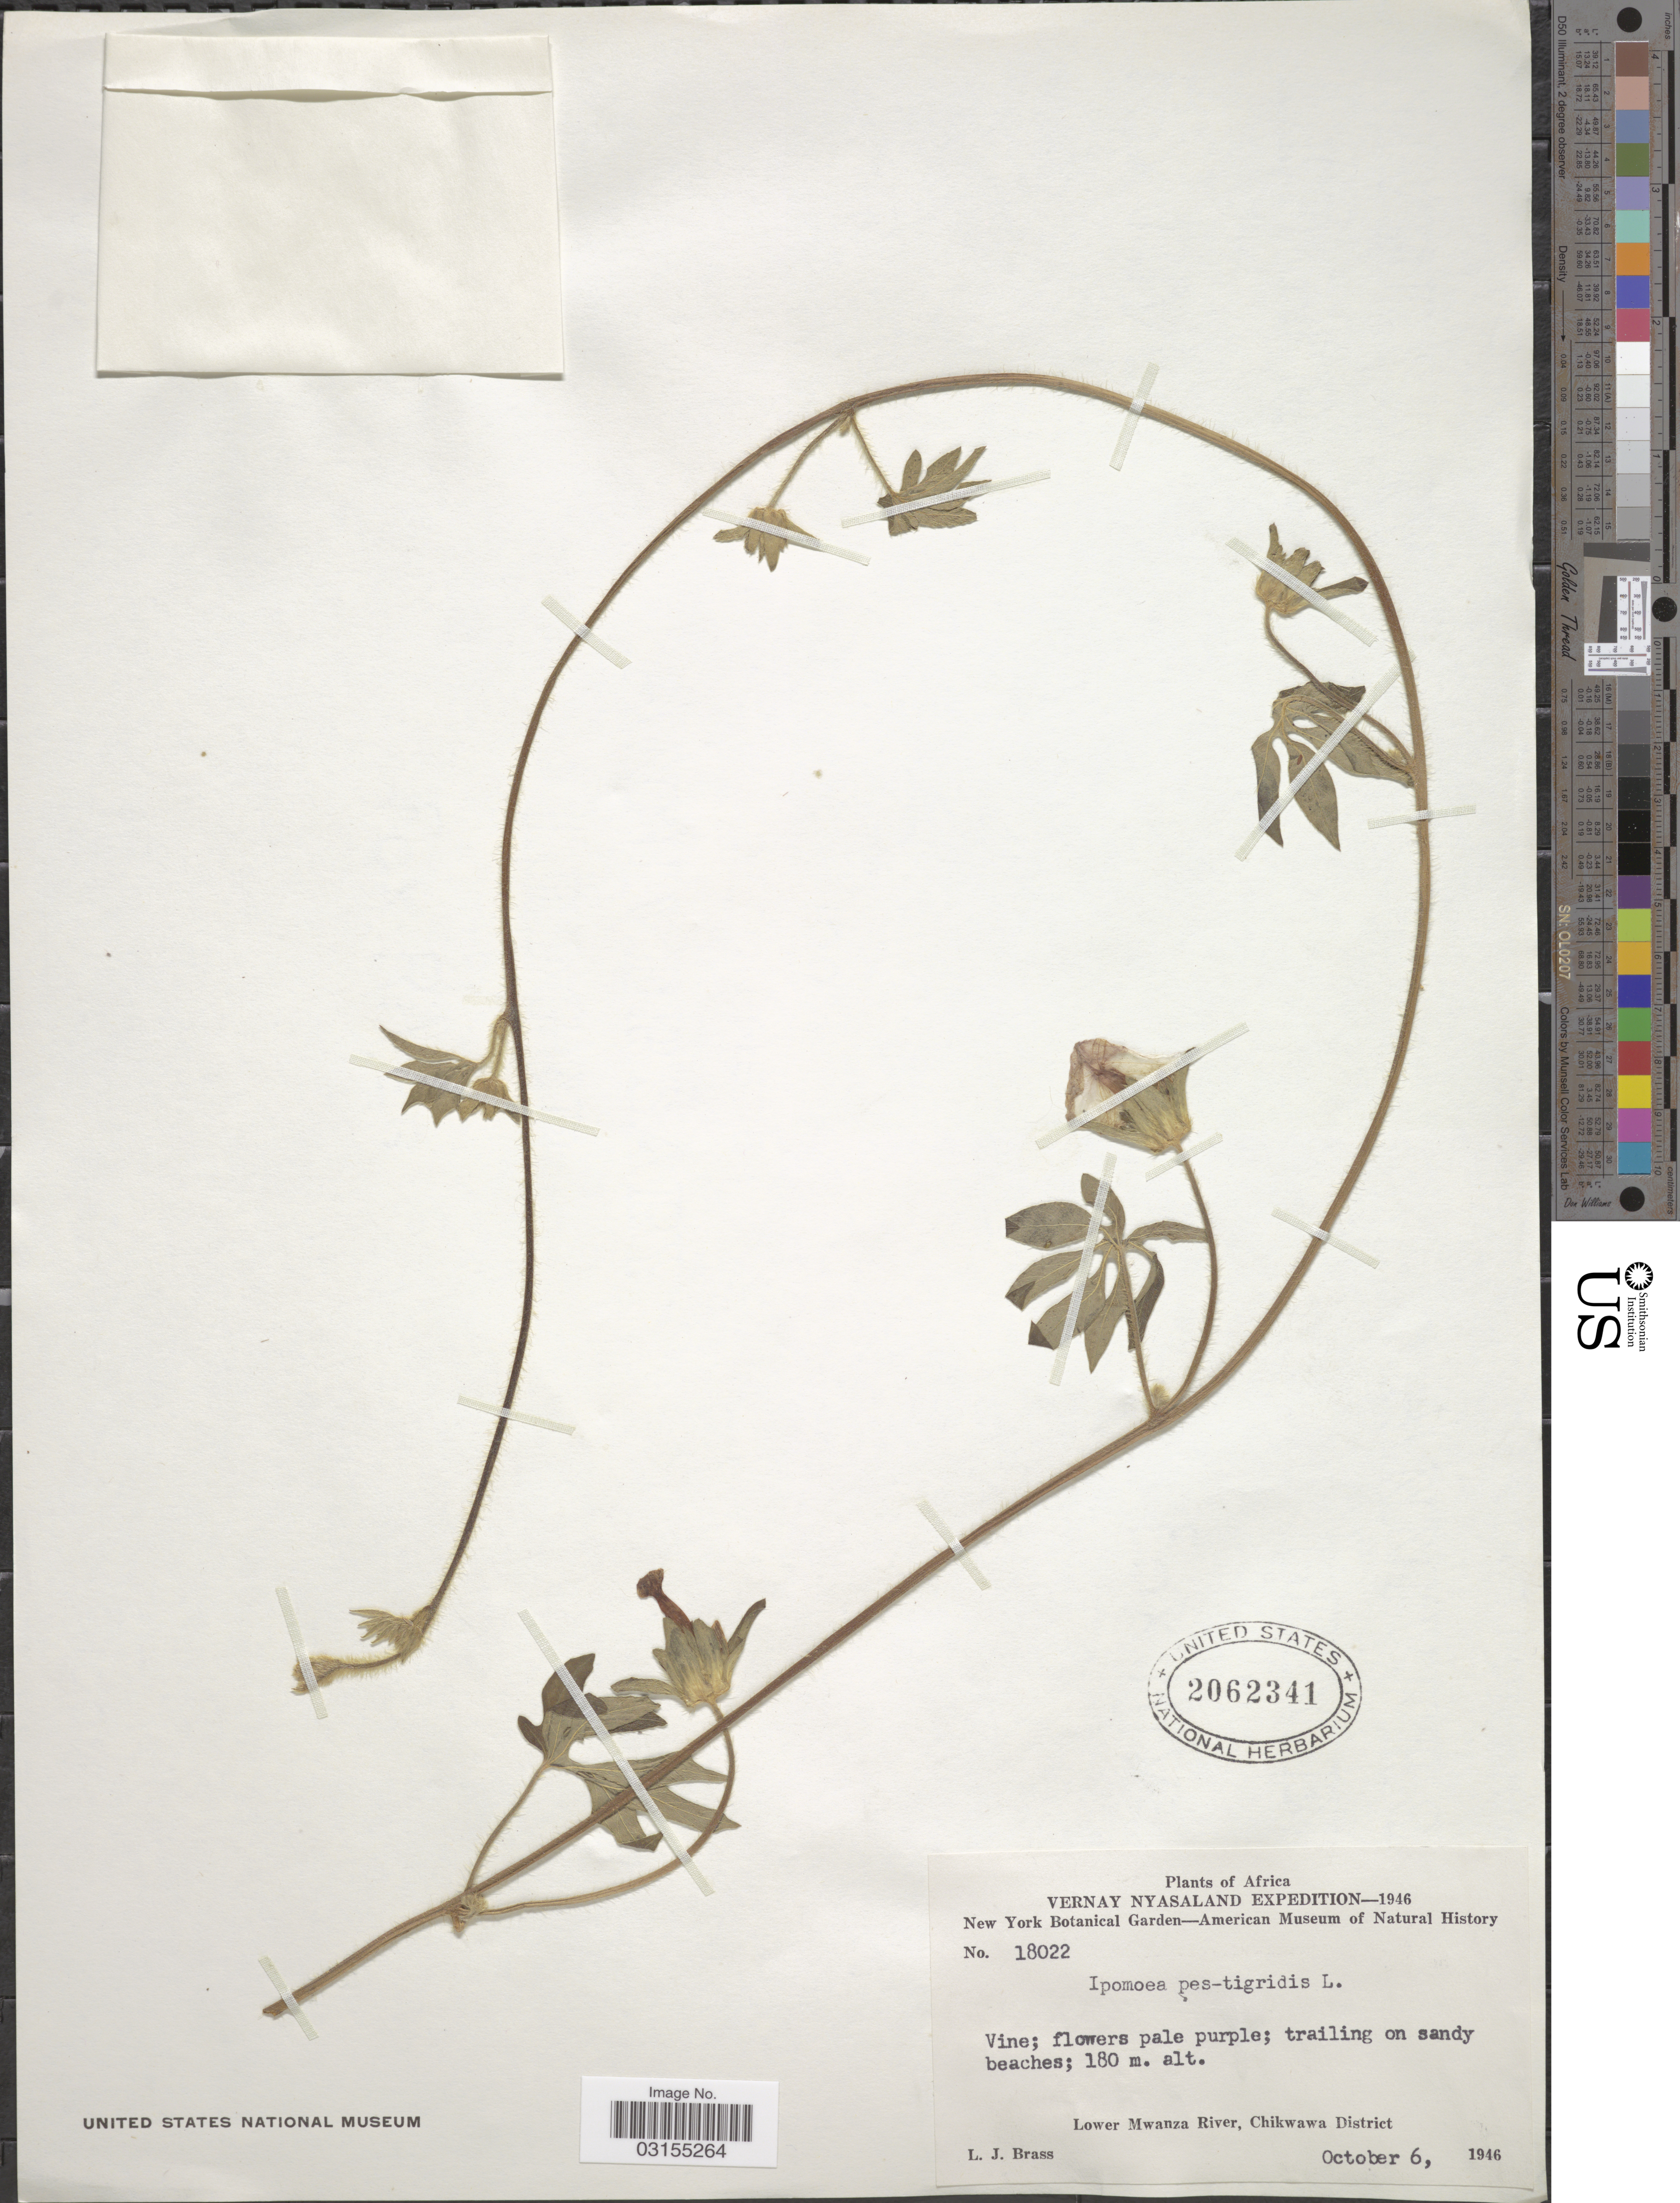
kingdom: Plantae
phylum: Tracheophyta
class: Magnoliopsida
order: Solanales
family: Convolvulaceae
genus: Ipomoea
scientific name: Ipomoea pes-tigridis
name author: L.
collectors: L. J. Brass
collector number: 8022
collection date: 1946-10-06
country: Malawi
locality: Vernay Nyasa. Lower Mwanza River, Chikwawa District.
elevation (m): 180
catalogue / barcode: US 2062341